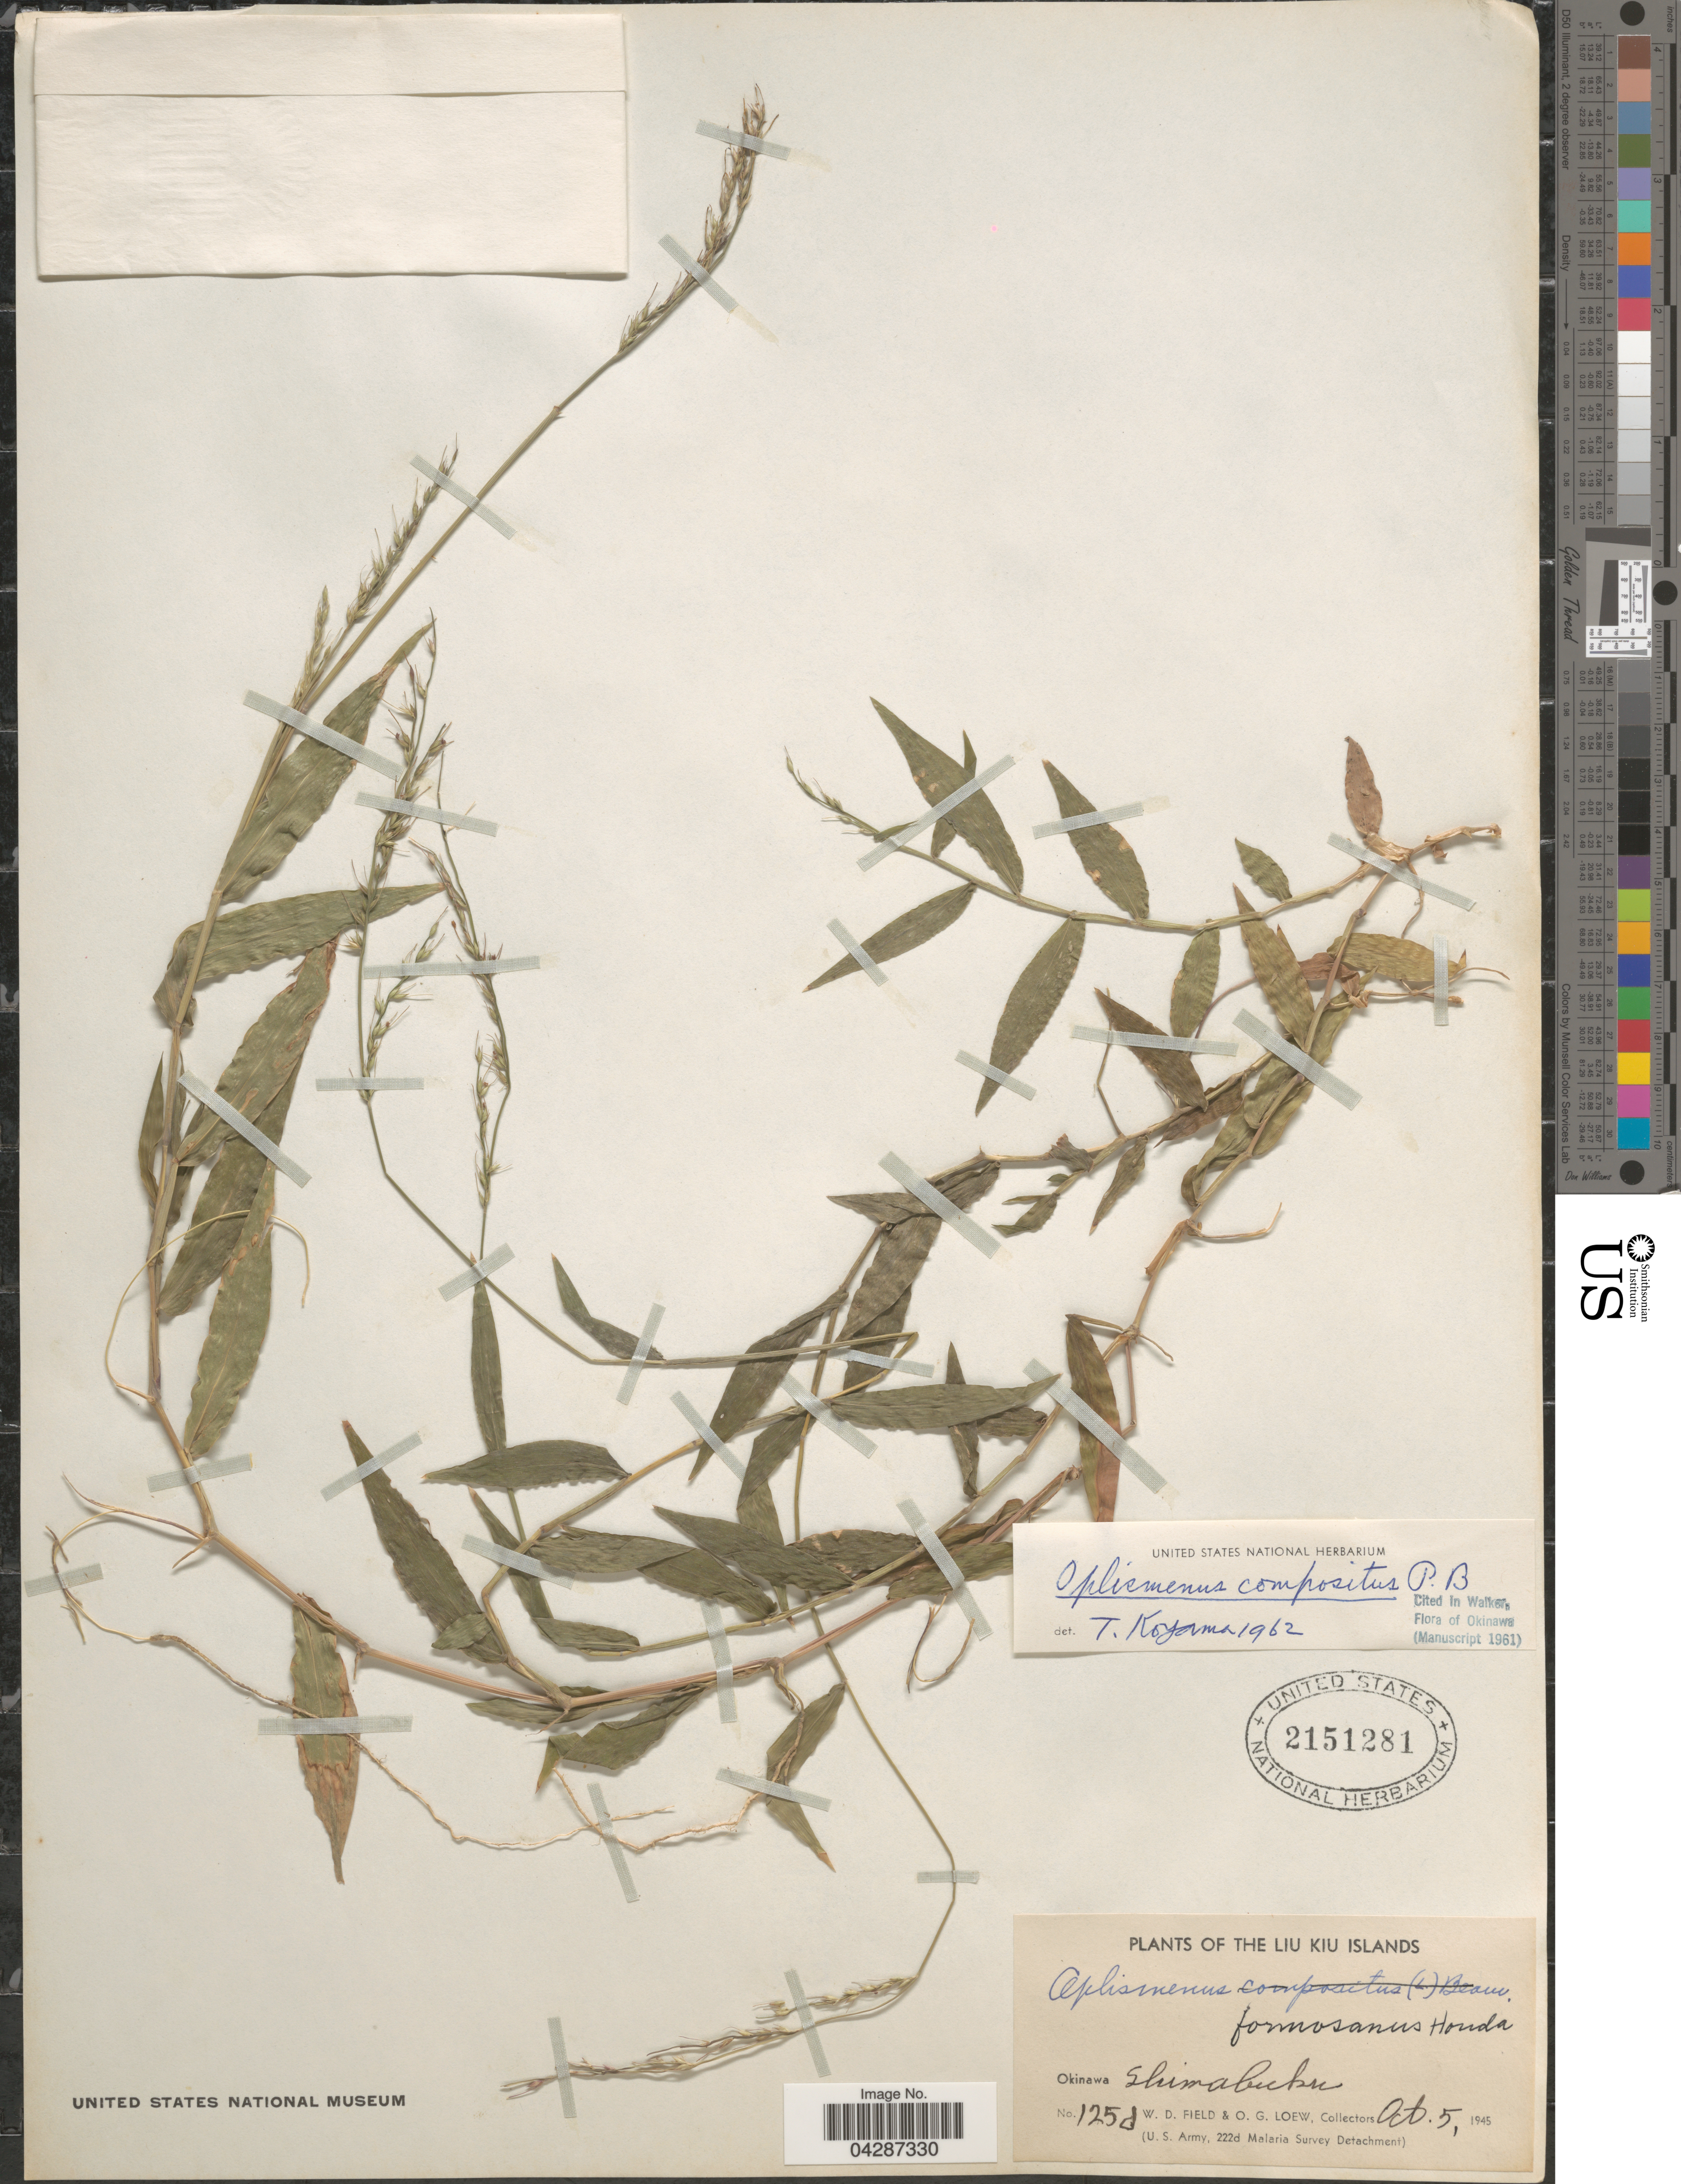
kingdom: Plantae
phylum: Tracheophyta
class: Liliopsida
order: Poales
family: Poaceae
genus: Oplismenus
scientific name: Oplismenus compositus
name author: (L.) P. Beauv.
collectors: W. D. Field & O. G. Loew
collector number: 125d*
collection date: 1945-10-05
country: Japan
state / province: Okinawa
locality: Liu Kiu Islands. Shimabuku. (U.S. Army, 222d Malaria Survey Detachment).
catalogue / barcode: US 2151281